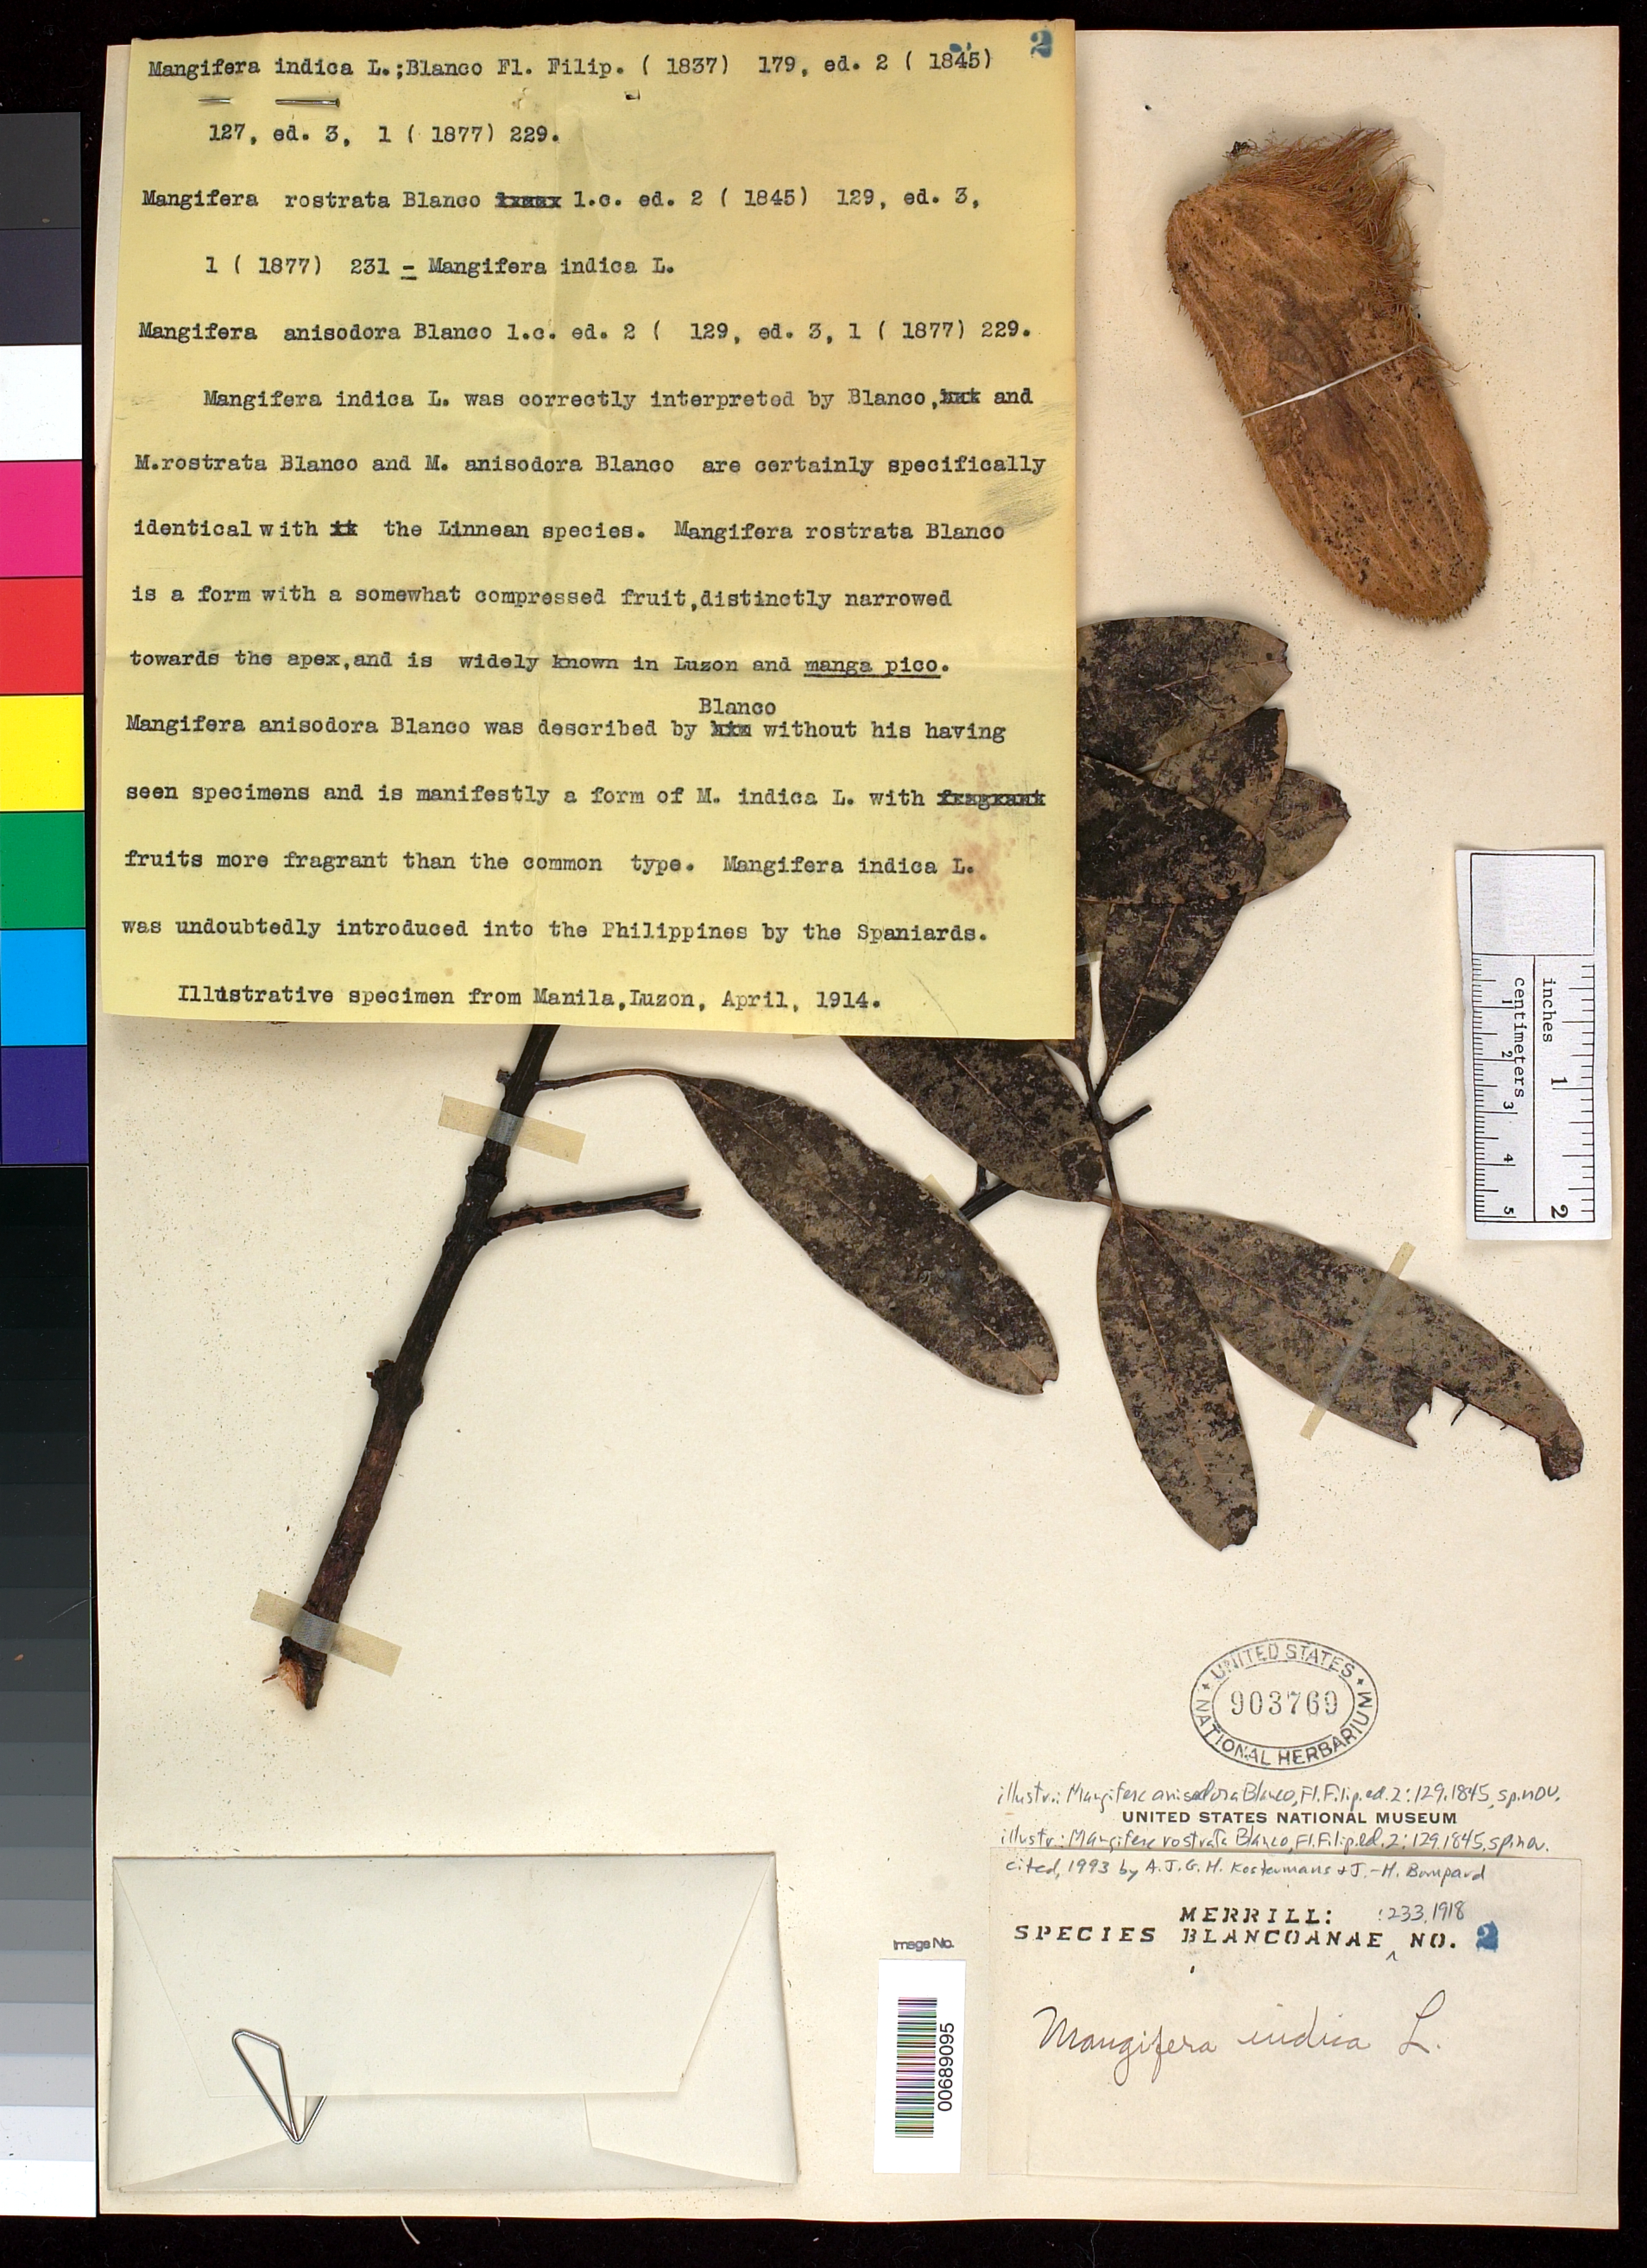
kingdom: Plantae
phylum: Tracheophyta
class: Magnoliopsida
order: Sapindales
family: Meliaceae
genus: Lansium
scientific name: Lansium domesticum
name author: Corrêa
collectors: E. D. Merrill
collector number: Sp. Blancoan. 0053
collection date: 1914-04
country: Philippines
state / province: National Capital Region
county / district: Manila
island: Luzon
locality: Manila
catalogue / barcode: US 903720